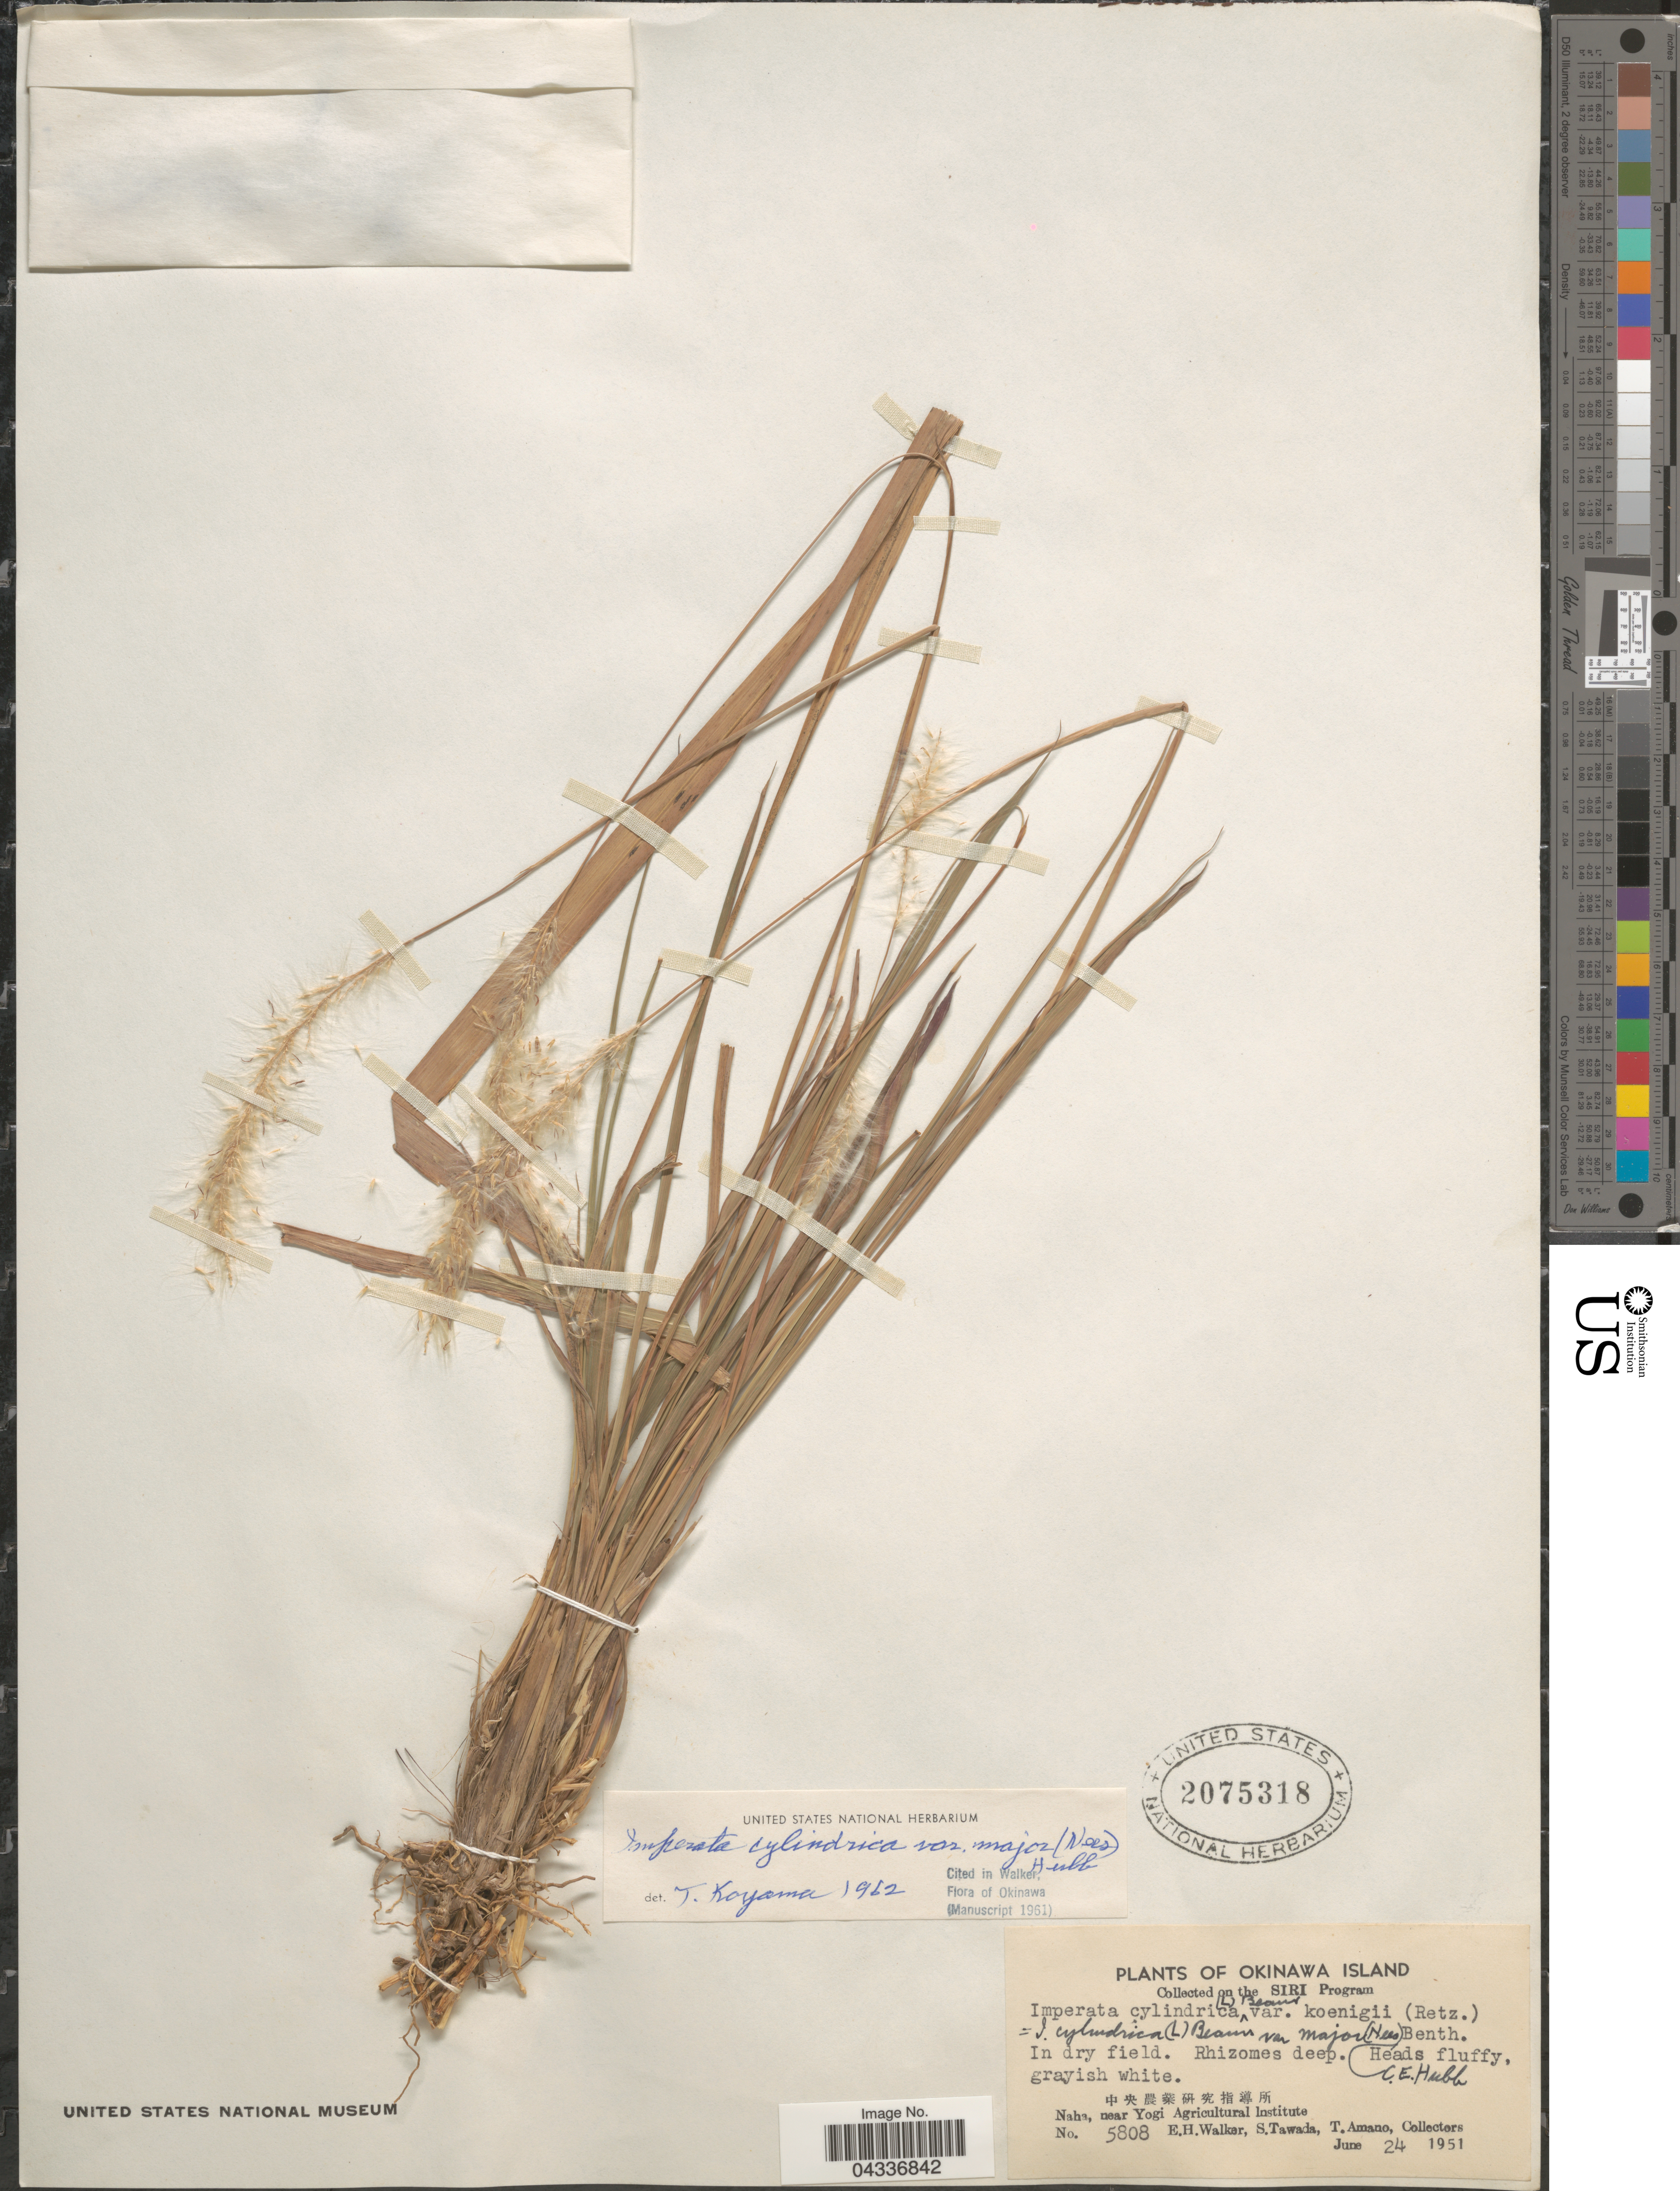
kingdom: Plantae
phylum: Tracheophyta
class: Liliopsida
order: Poales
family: Poaceae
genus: Imperata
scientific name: Imperata cylindrica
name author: (L.) P. Beauv.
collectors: E. H. Walker, S. Tawada & T. Amano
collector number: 5808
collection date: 1951-06-24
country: Japan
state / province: Okinawa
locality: Okinawa Island. Naha, near Yogi Agricultural Institute.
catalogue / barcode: US 2075318